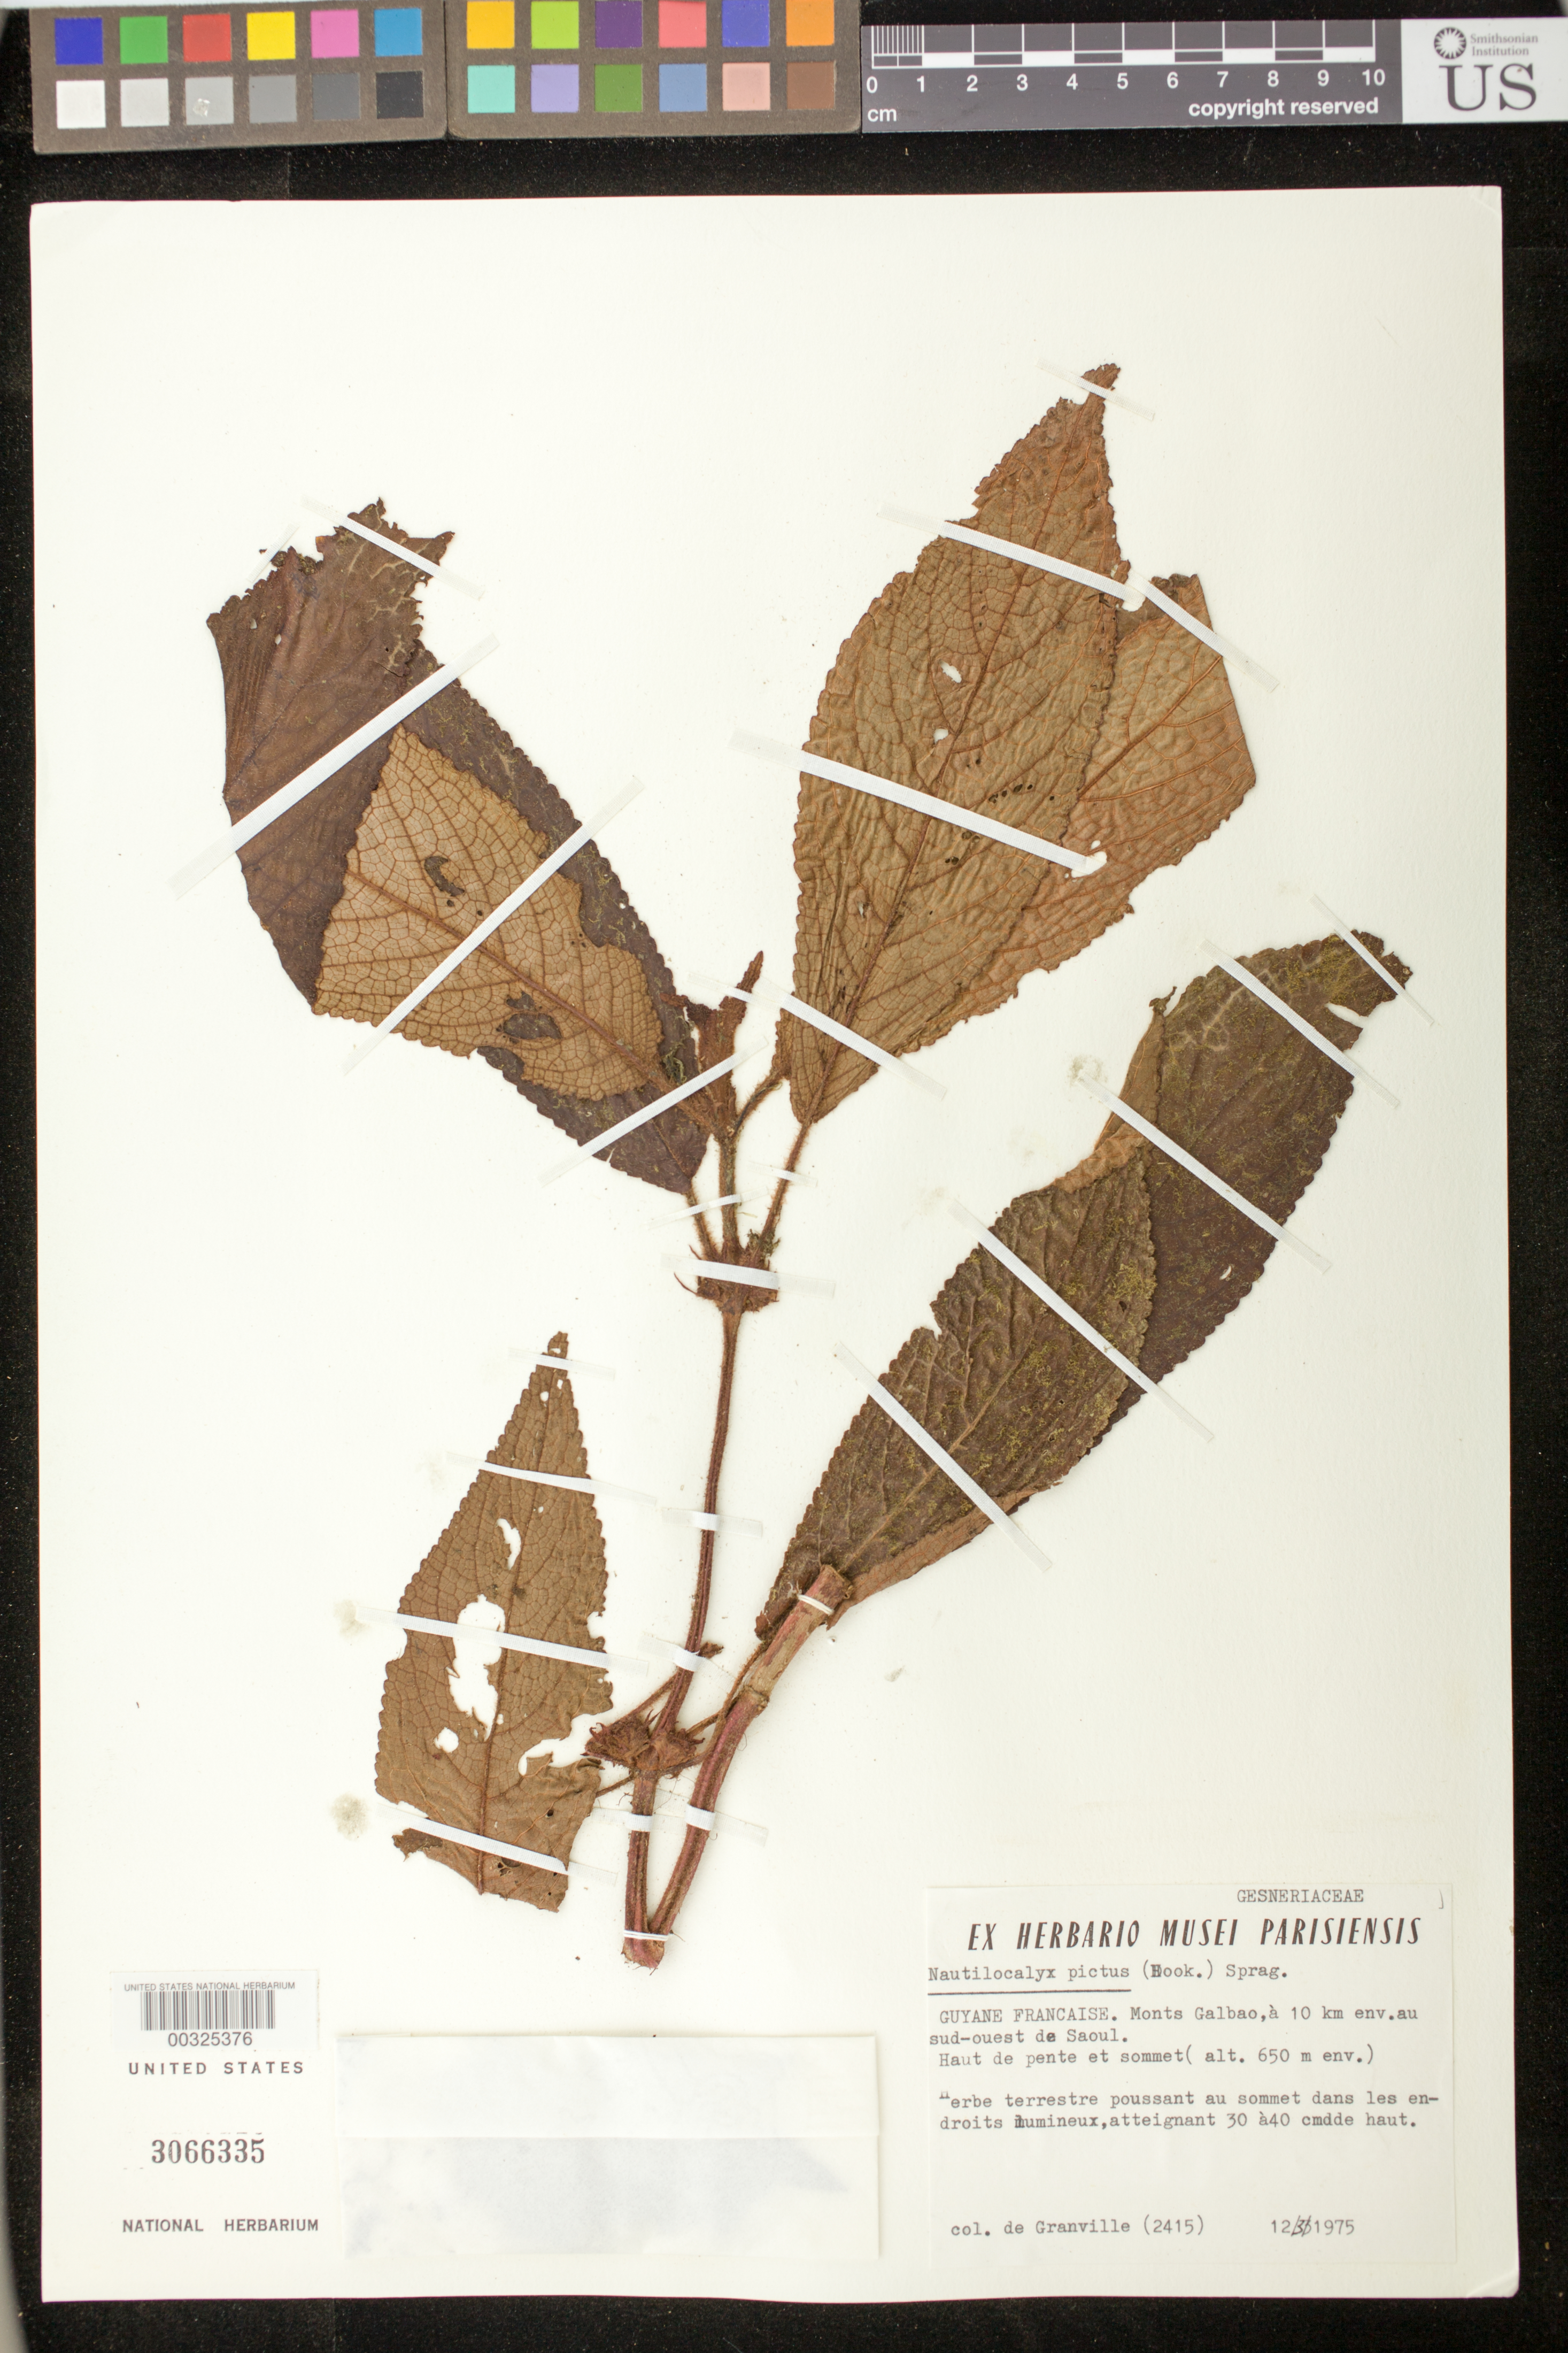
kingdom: Plantae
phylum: Tracheophyta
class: Magnoliopsida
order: Lamiales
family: Gesneriaceae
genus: Nautilocalyx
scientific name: Nautilocalyx pictus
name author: (Hook.) Sprague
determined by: Skog, Laurence E.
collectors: J.-J. de Granville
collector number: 2415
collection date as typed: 12 May 1975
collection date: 1975-05-12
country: French Guiana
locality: Monts Galbao, à 10 km env. au SW de Saül; haut de pente et sommet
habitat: Poussant au sommet dans les endroits lumineux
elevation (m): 650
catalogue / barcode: US 3066335